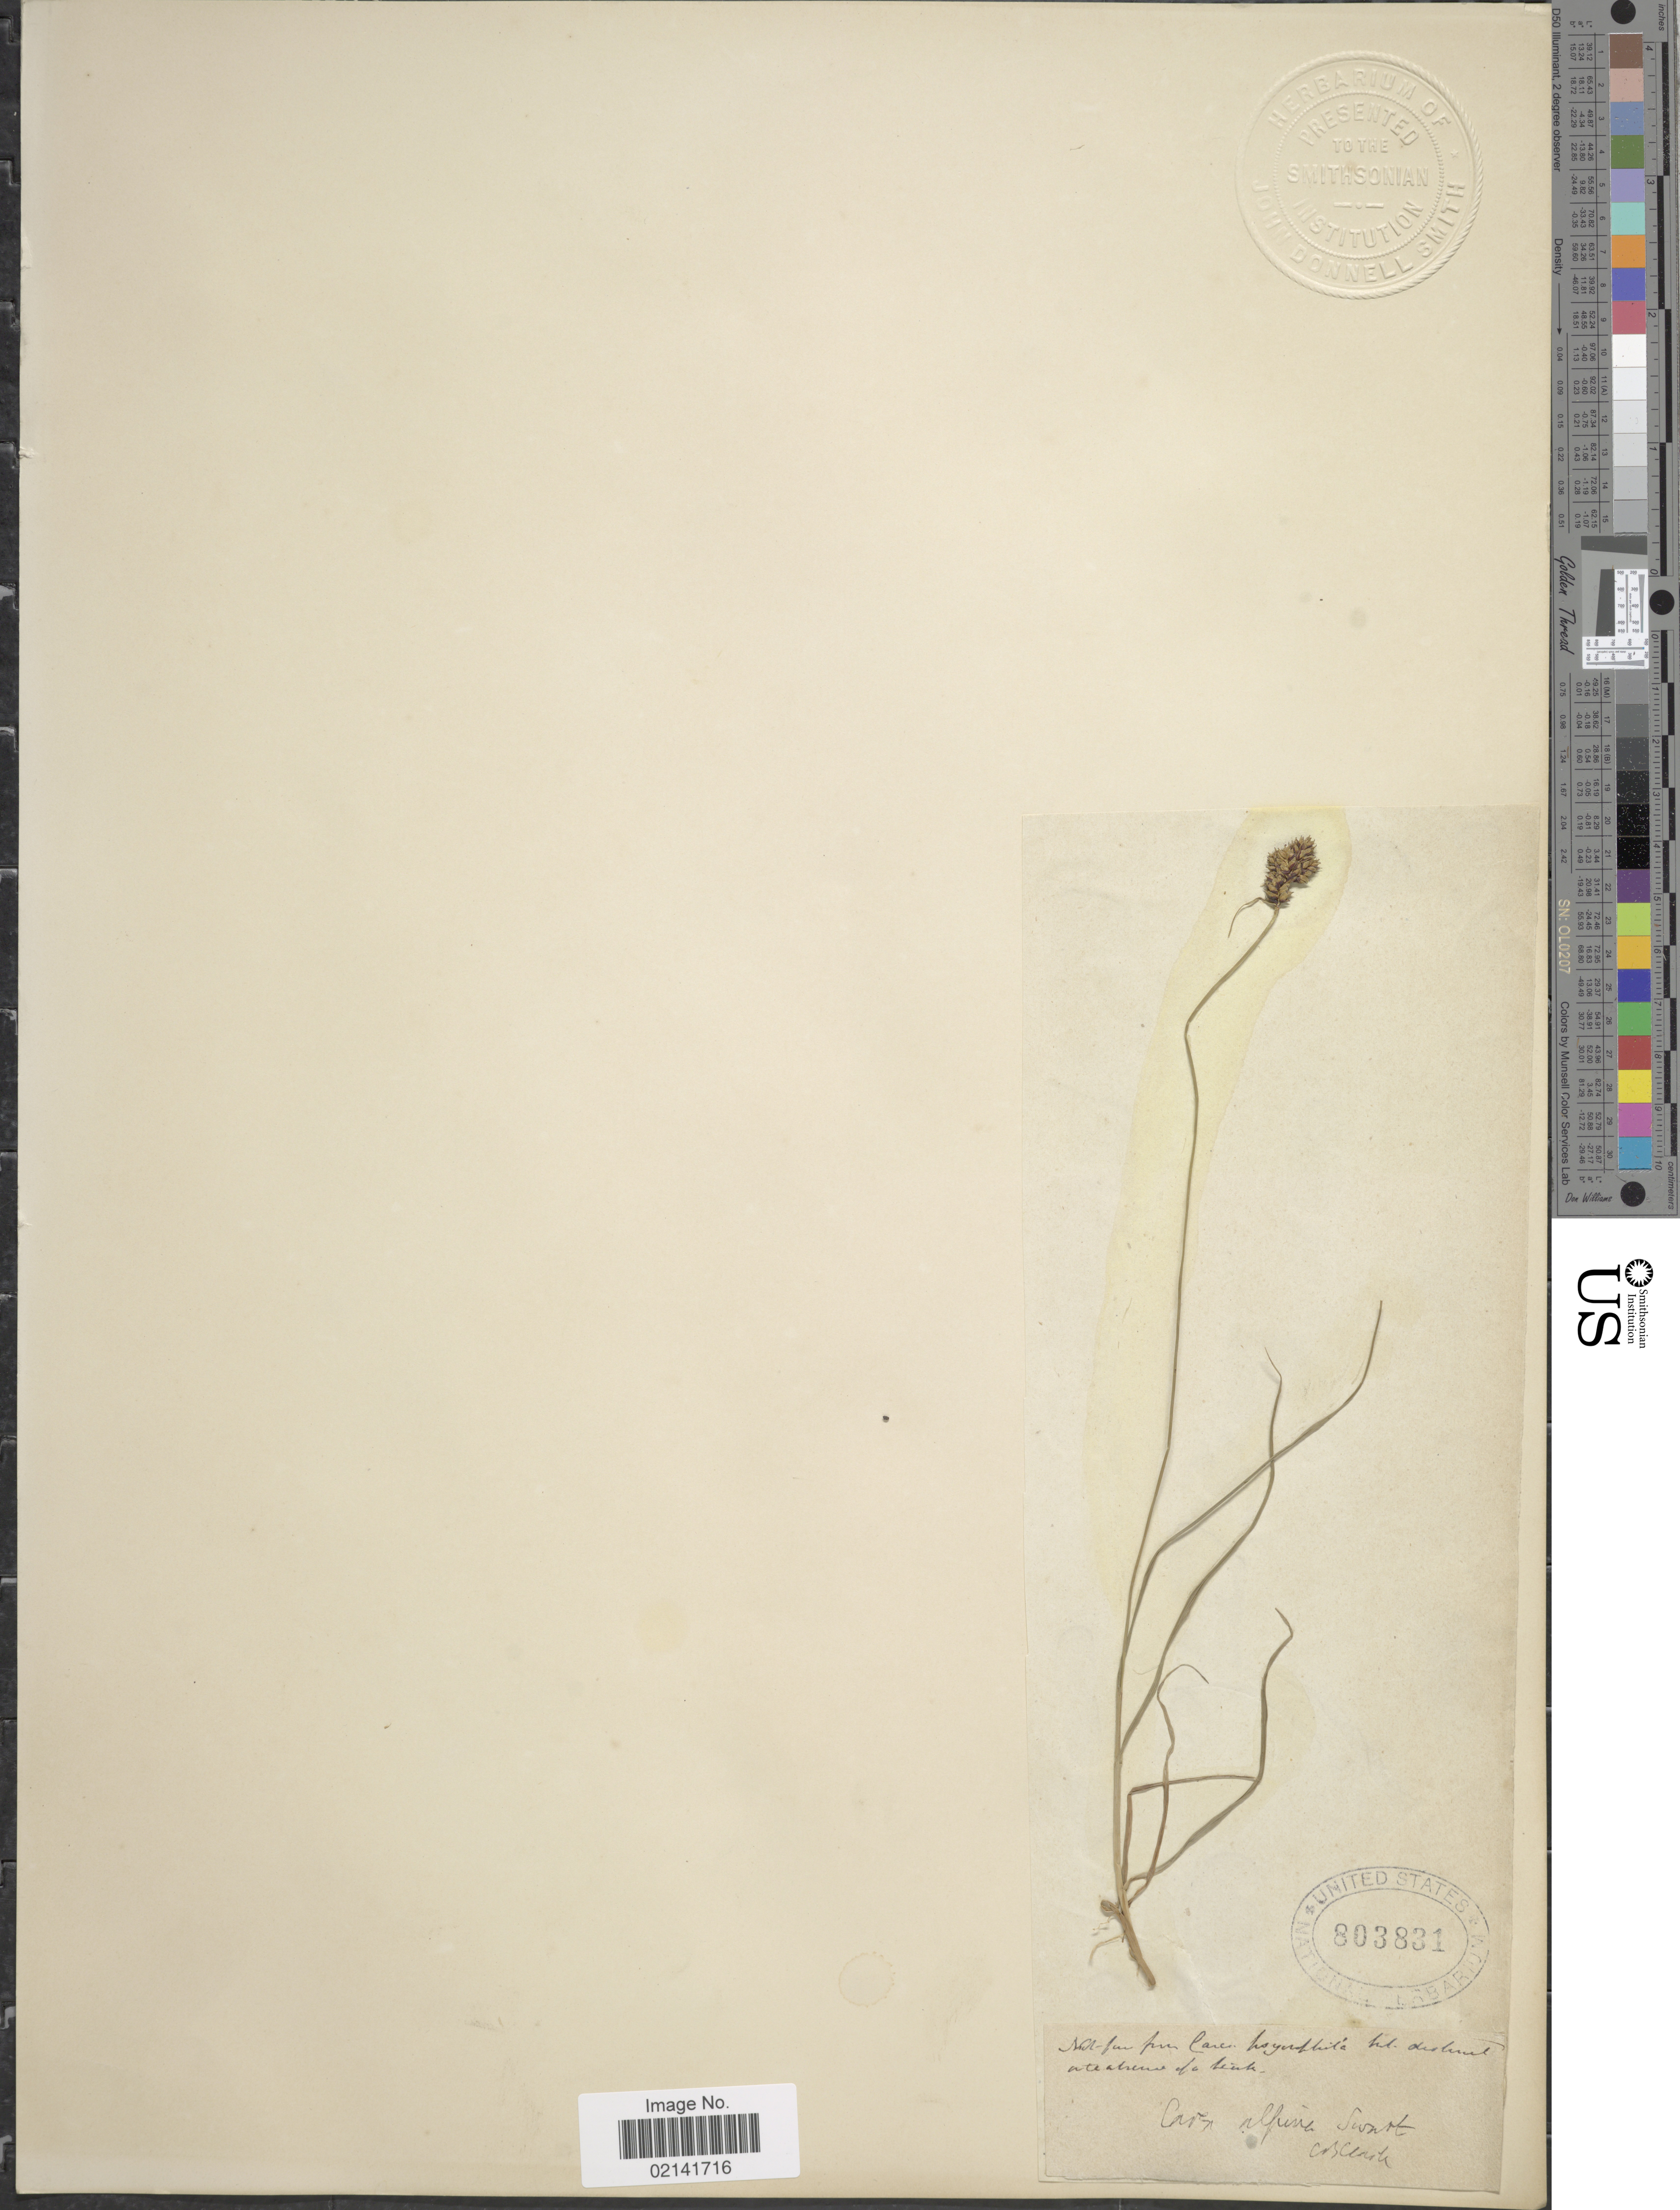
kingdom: Plantae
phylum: Tracheophyta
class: Liliopsida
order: Poales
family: Cyperaceae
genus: Carex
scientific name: Carex norvegica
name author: Retz.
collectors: C. B. Clarke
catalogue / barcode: US 803831